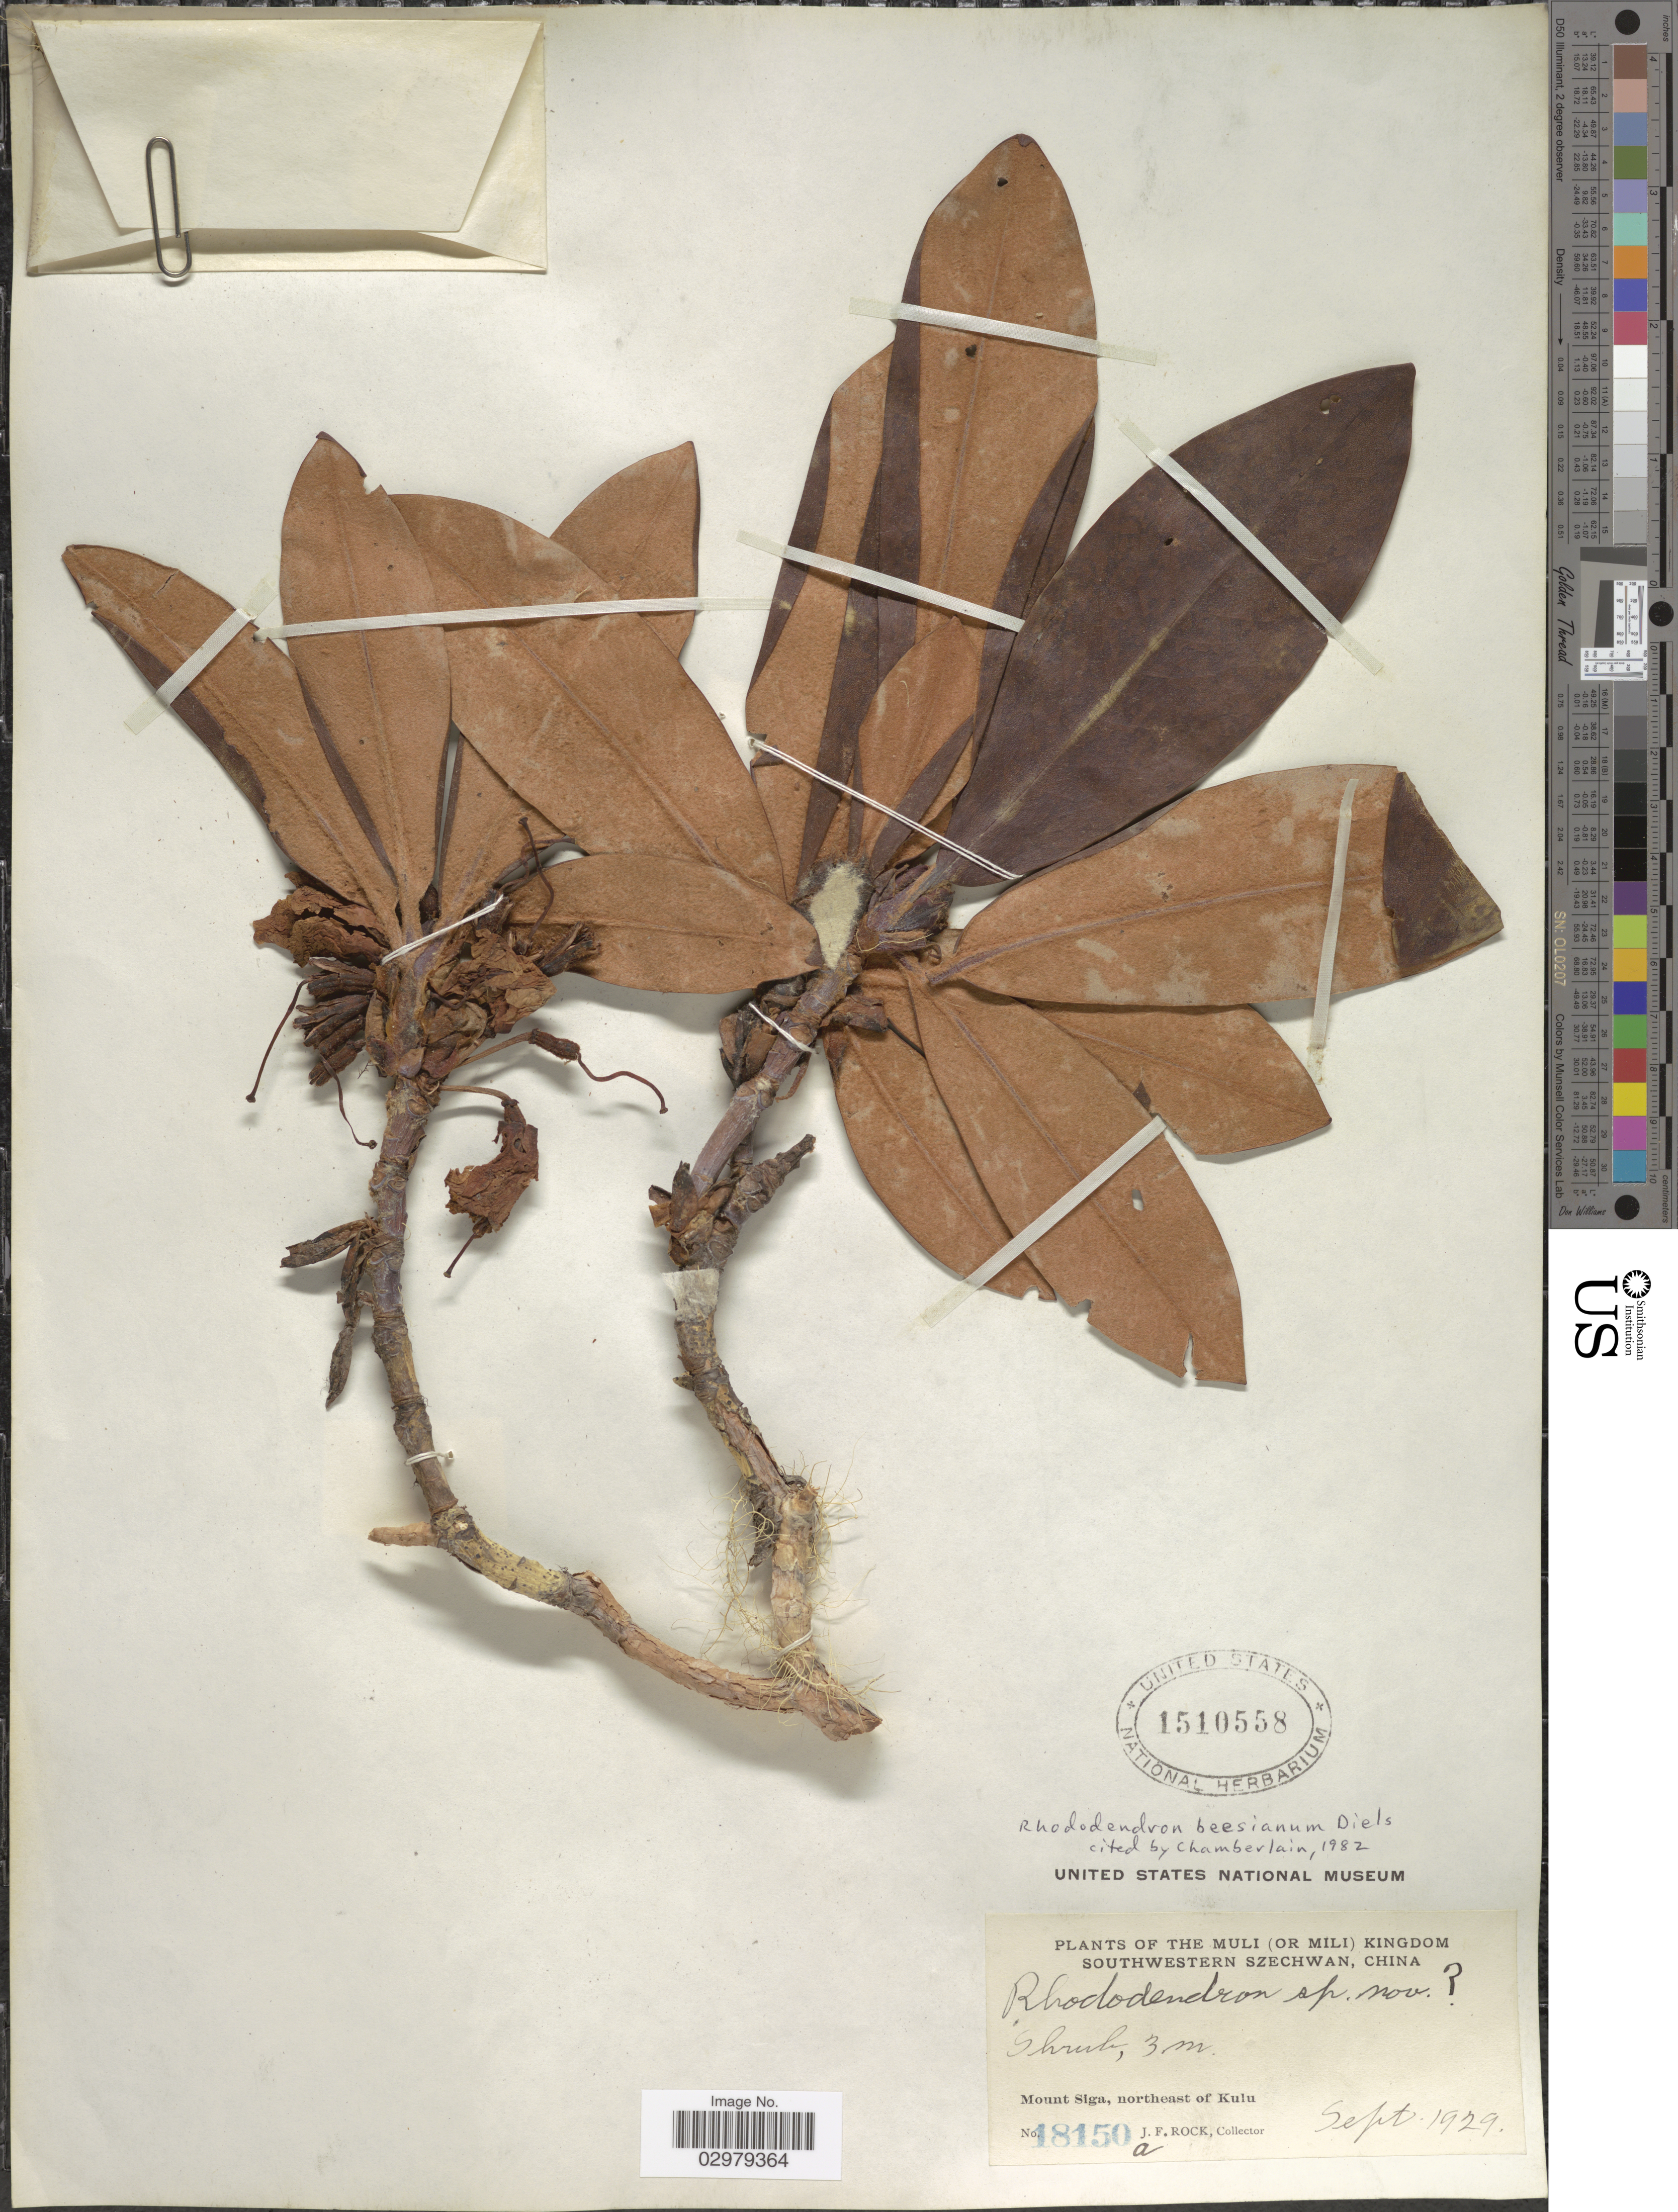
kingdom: Plantae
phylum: Tracheophyta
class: Magnoliopsida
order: Ericales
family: Ericaceae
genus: Rhododendron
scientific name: Rhododendron sp.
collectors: J. Rock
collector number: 18150a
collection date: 1929-09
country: China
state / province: Sichuan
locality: Muli (Or Mili) Kingdom. Southwestern Szechwan. Mount Siga, northeast of Kulu.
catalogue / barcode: US 1510558